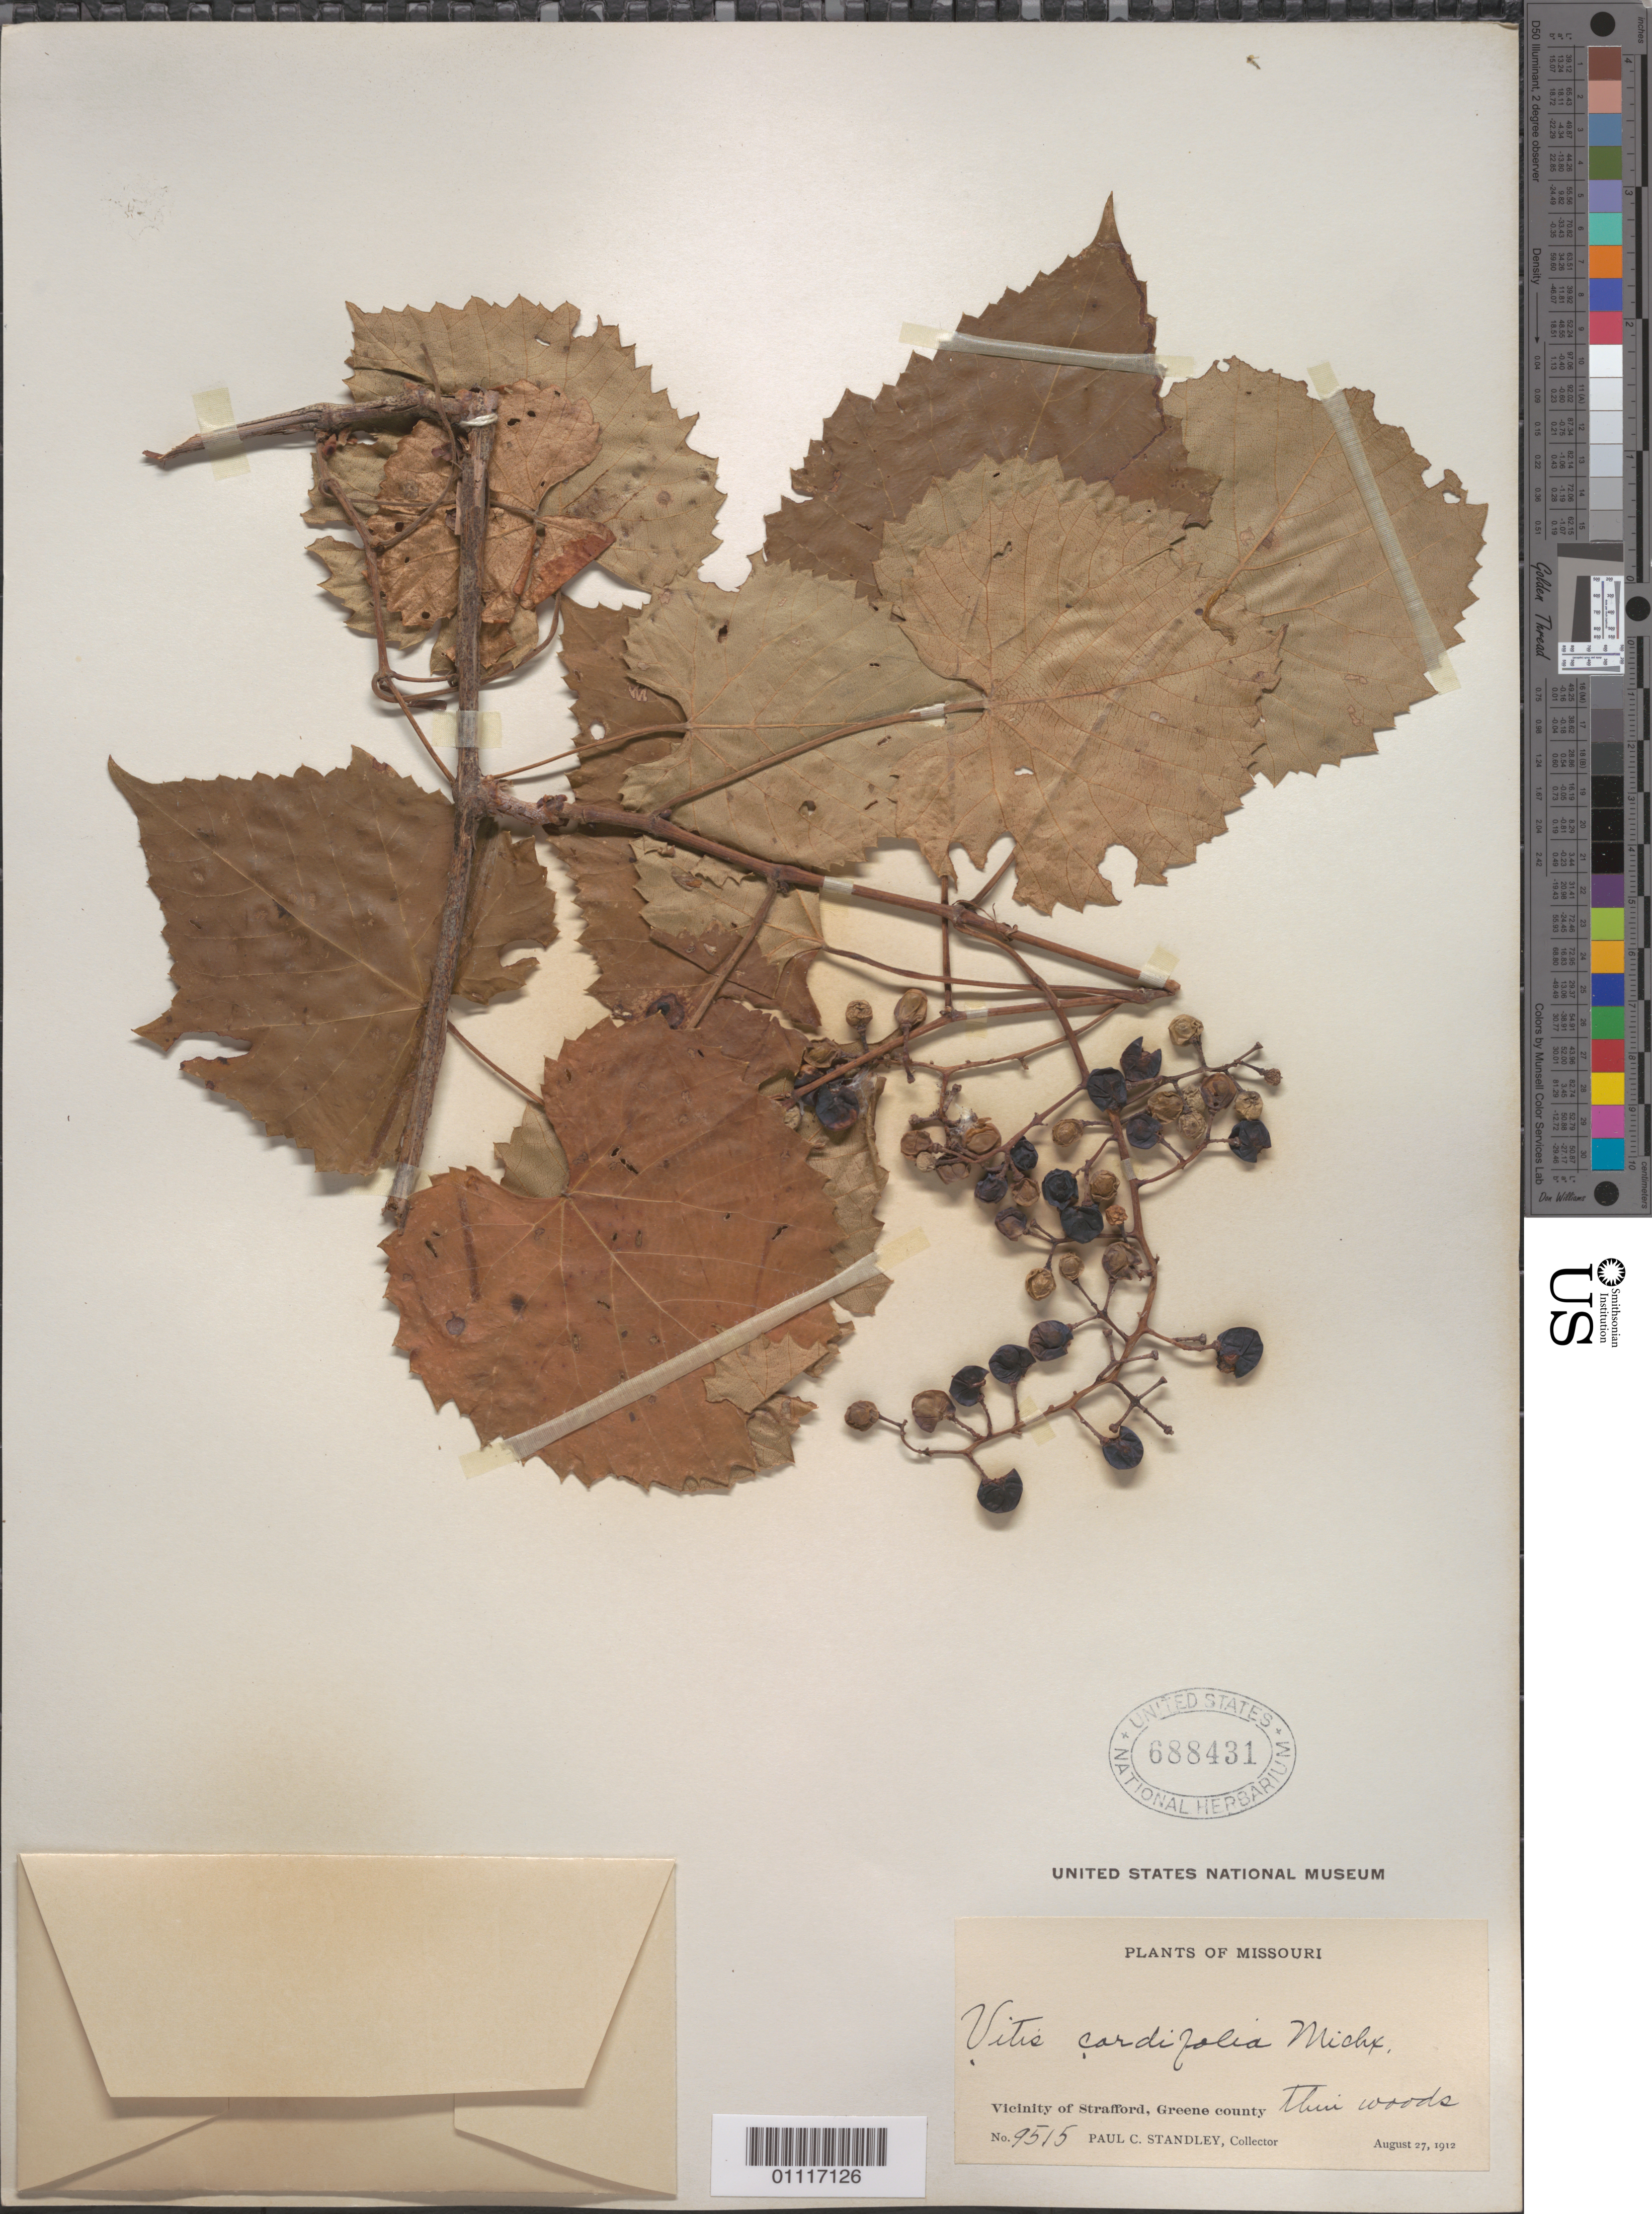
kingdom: Plantae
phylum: Tracheophyta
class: Magnoliopsida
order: Vitales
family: Vitaceae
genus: Vitis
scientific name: Vitis cordifolia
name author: Michx.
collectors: P. C. Standley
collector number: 9515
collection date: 1912-08-27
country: United States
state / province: Missouri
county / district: Greene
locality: vicinity of Strafford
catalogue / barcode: US 688431